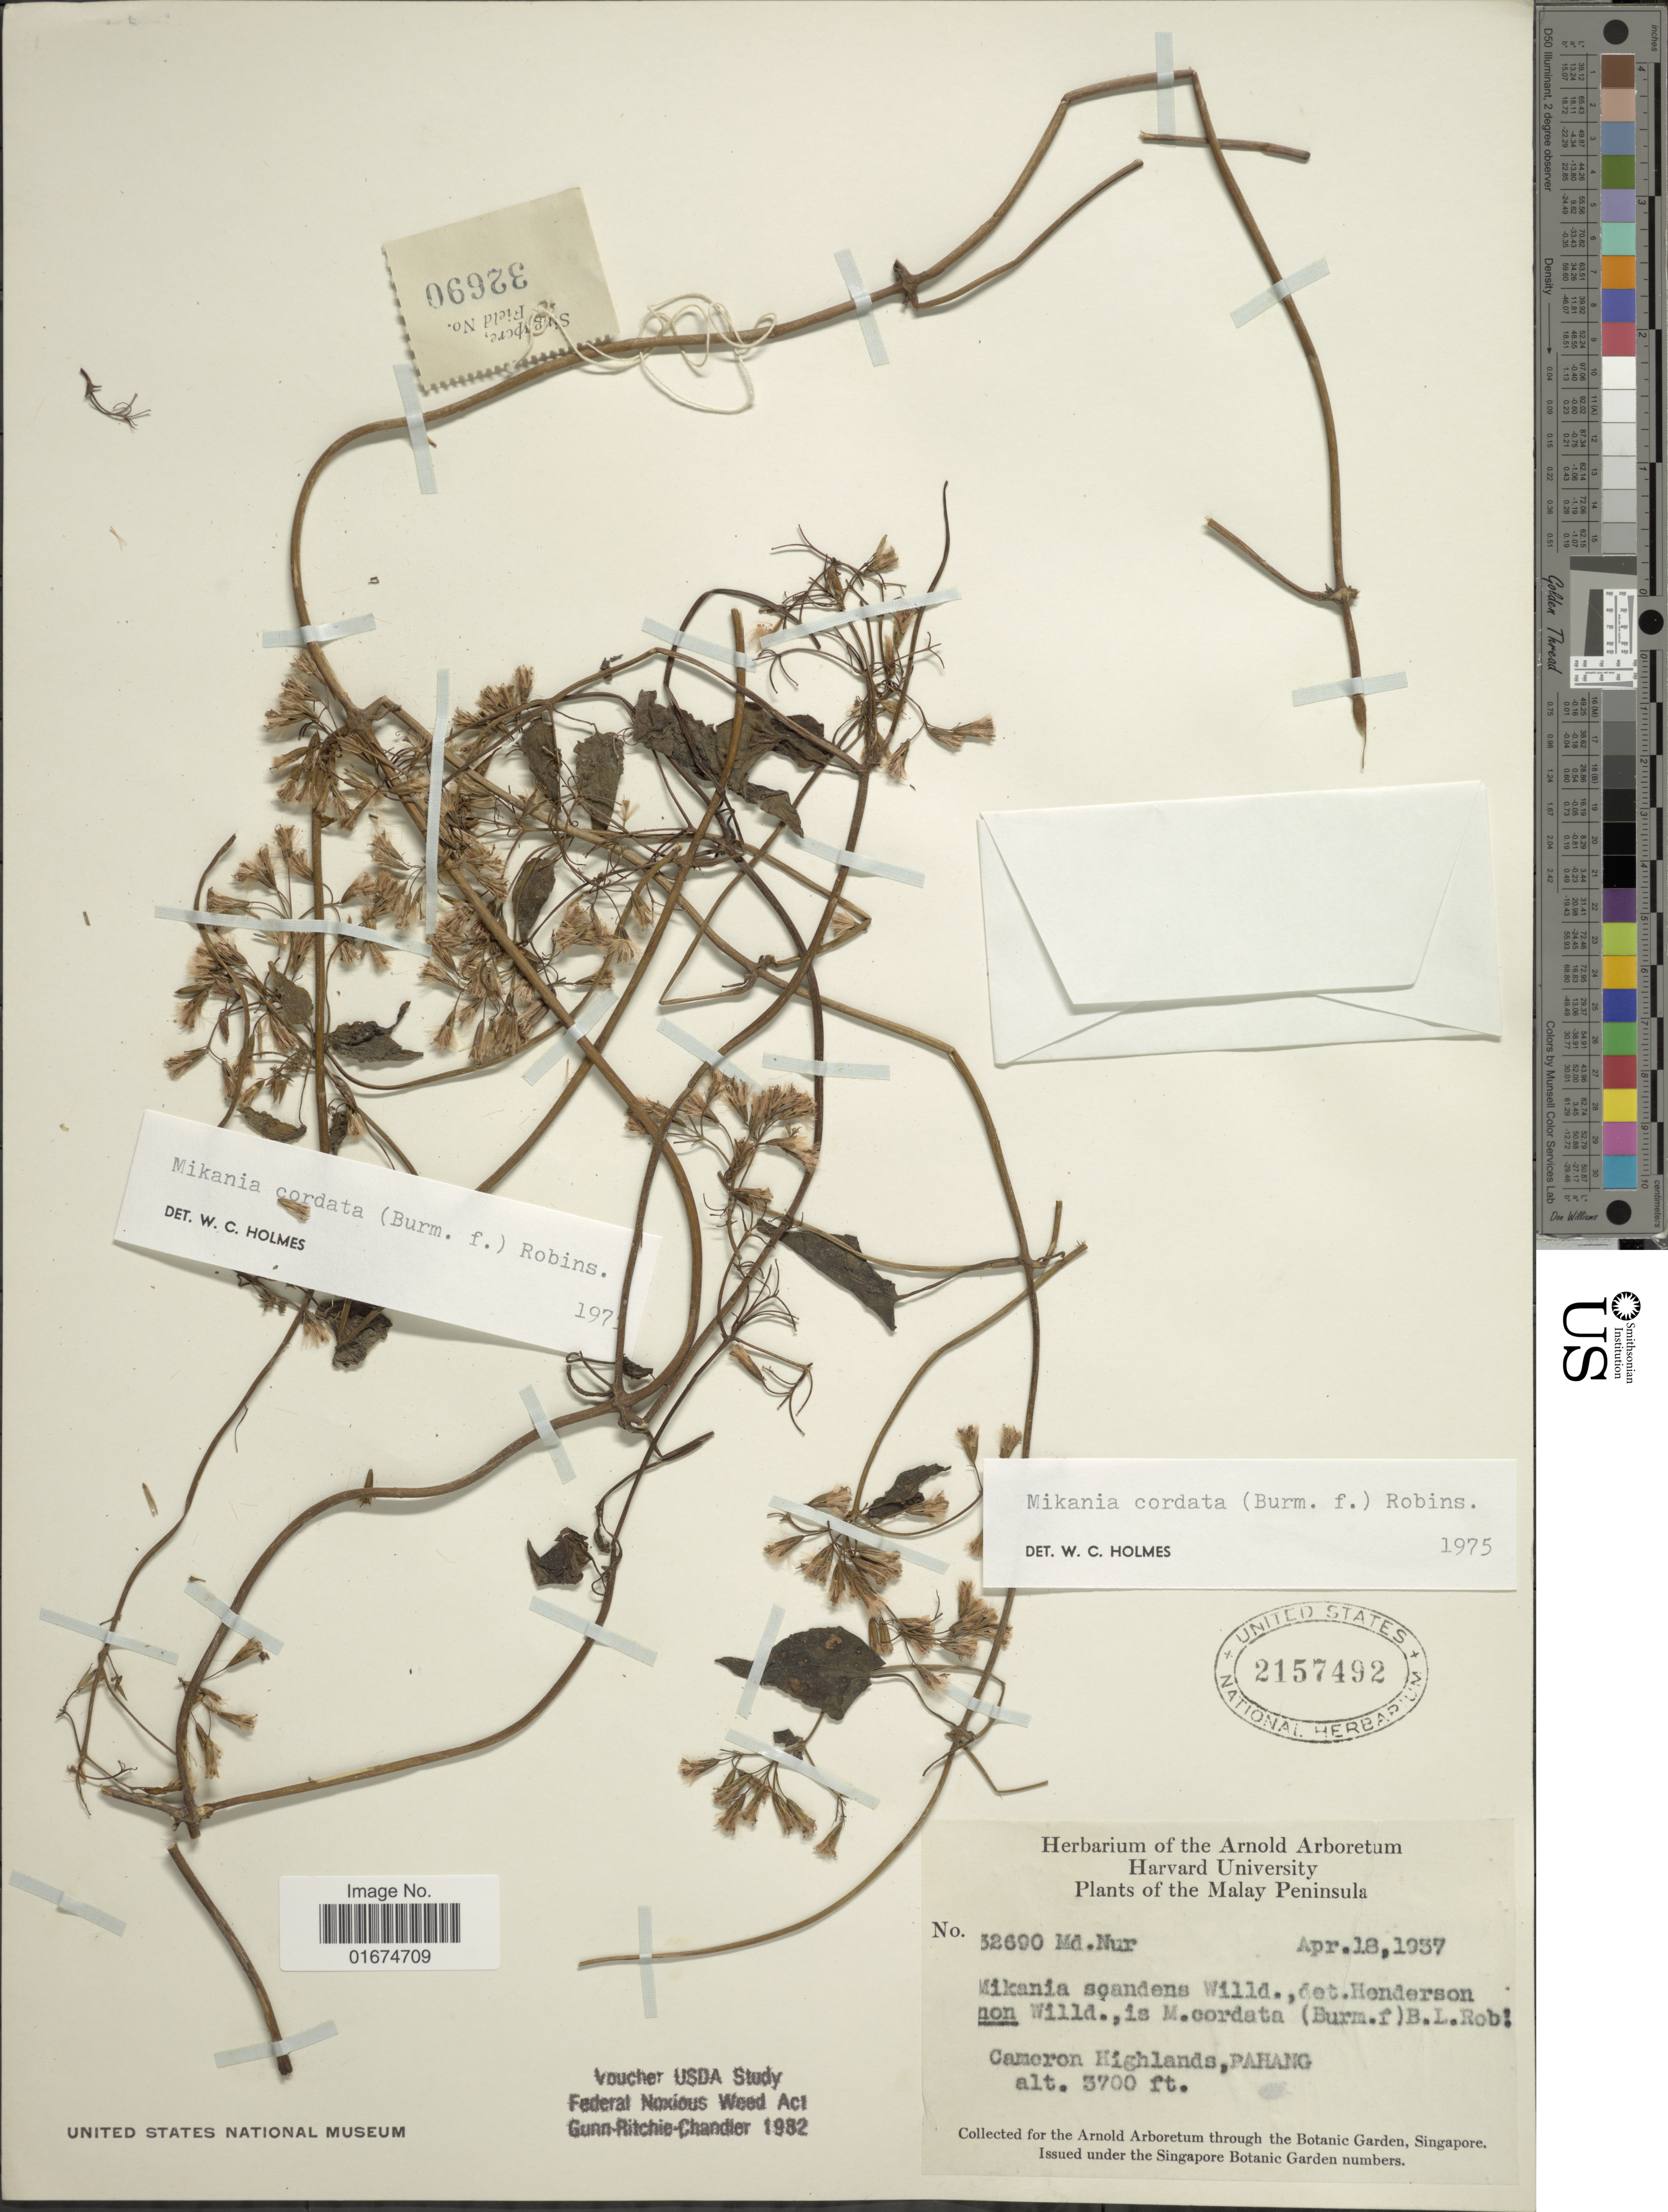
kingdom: Plantae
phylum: Tracheophyta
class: Magnoliopsida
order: Asterales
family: Asteraceae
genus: Mikania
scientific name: Mikania cordata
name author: (Burm. f.) B.L. Rob.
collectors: M. Nur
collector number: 32690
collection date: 1937-04-18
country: Malaysia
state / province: Pahang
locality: Malay Peninsula, Cameron Highlands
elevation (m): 1128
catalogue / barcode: US 2157492